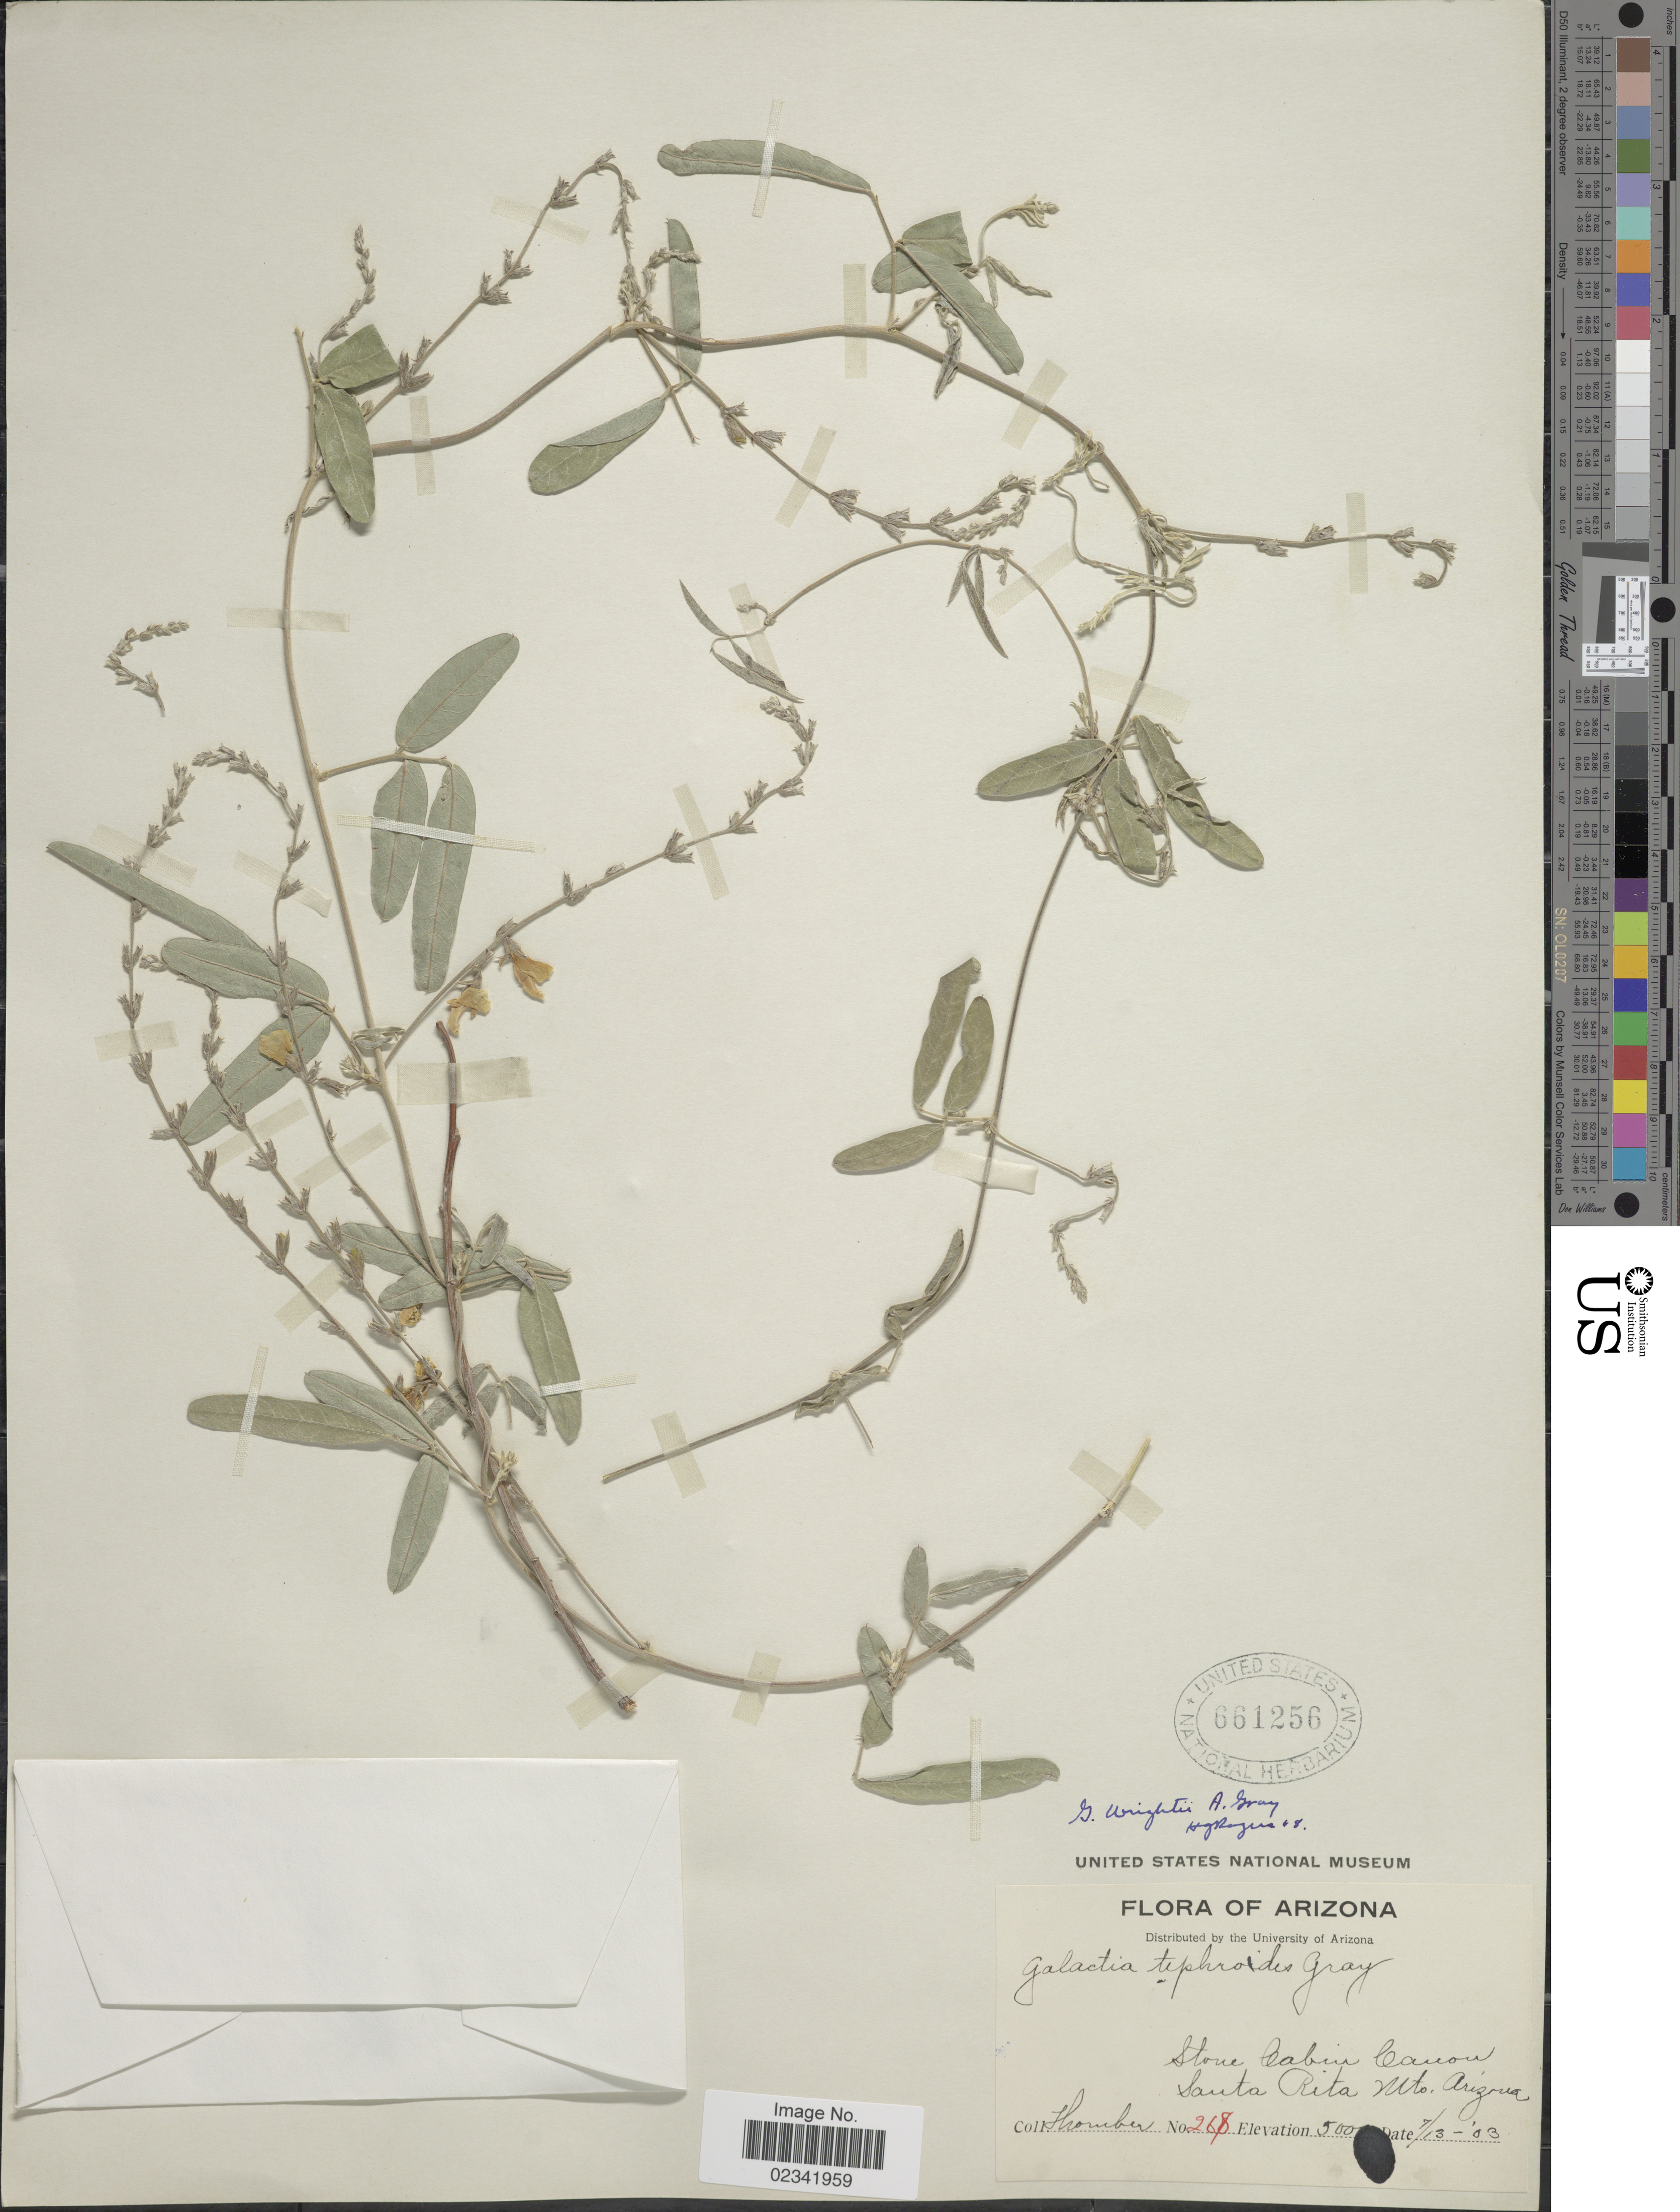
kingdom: Plantae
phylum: Tracheophyta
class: Magnoliopsida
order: Fabales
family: Fabaceae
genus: Galactia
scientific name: Galactia wrightii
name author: A. Gray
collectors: -. Thornber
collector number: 268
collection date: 1903-07-13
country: United States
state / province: Arizona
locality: Stone Cabin Canon, Santa Rita Mts.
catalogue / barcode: US 661256